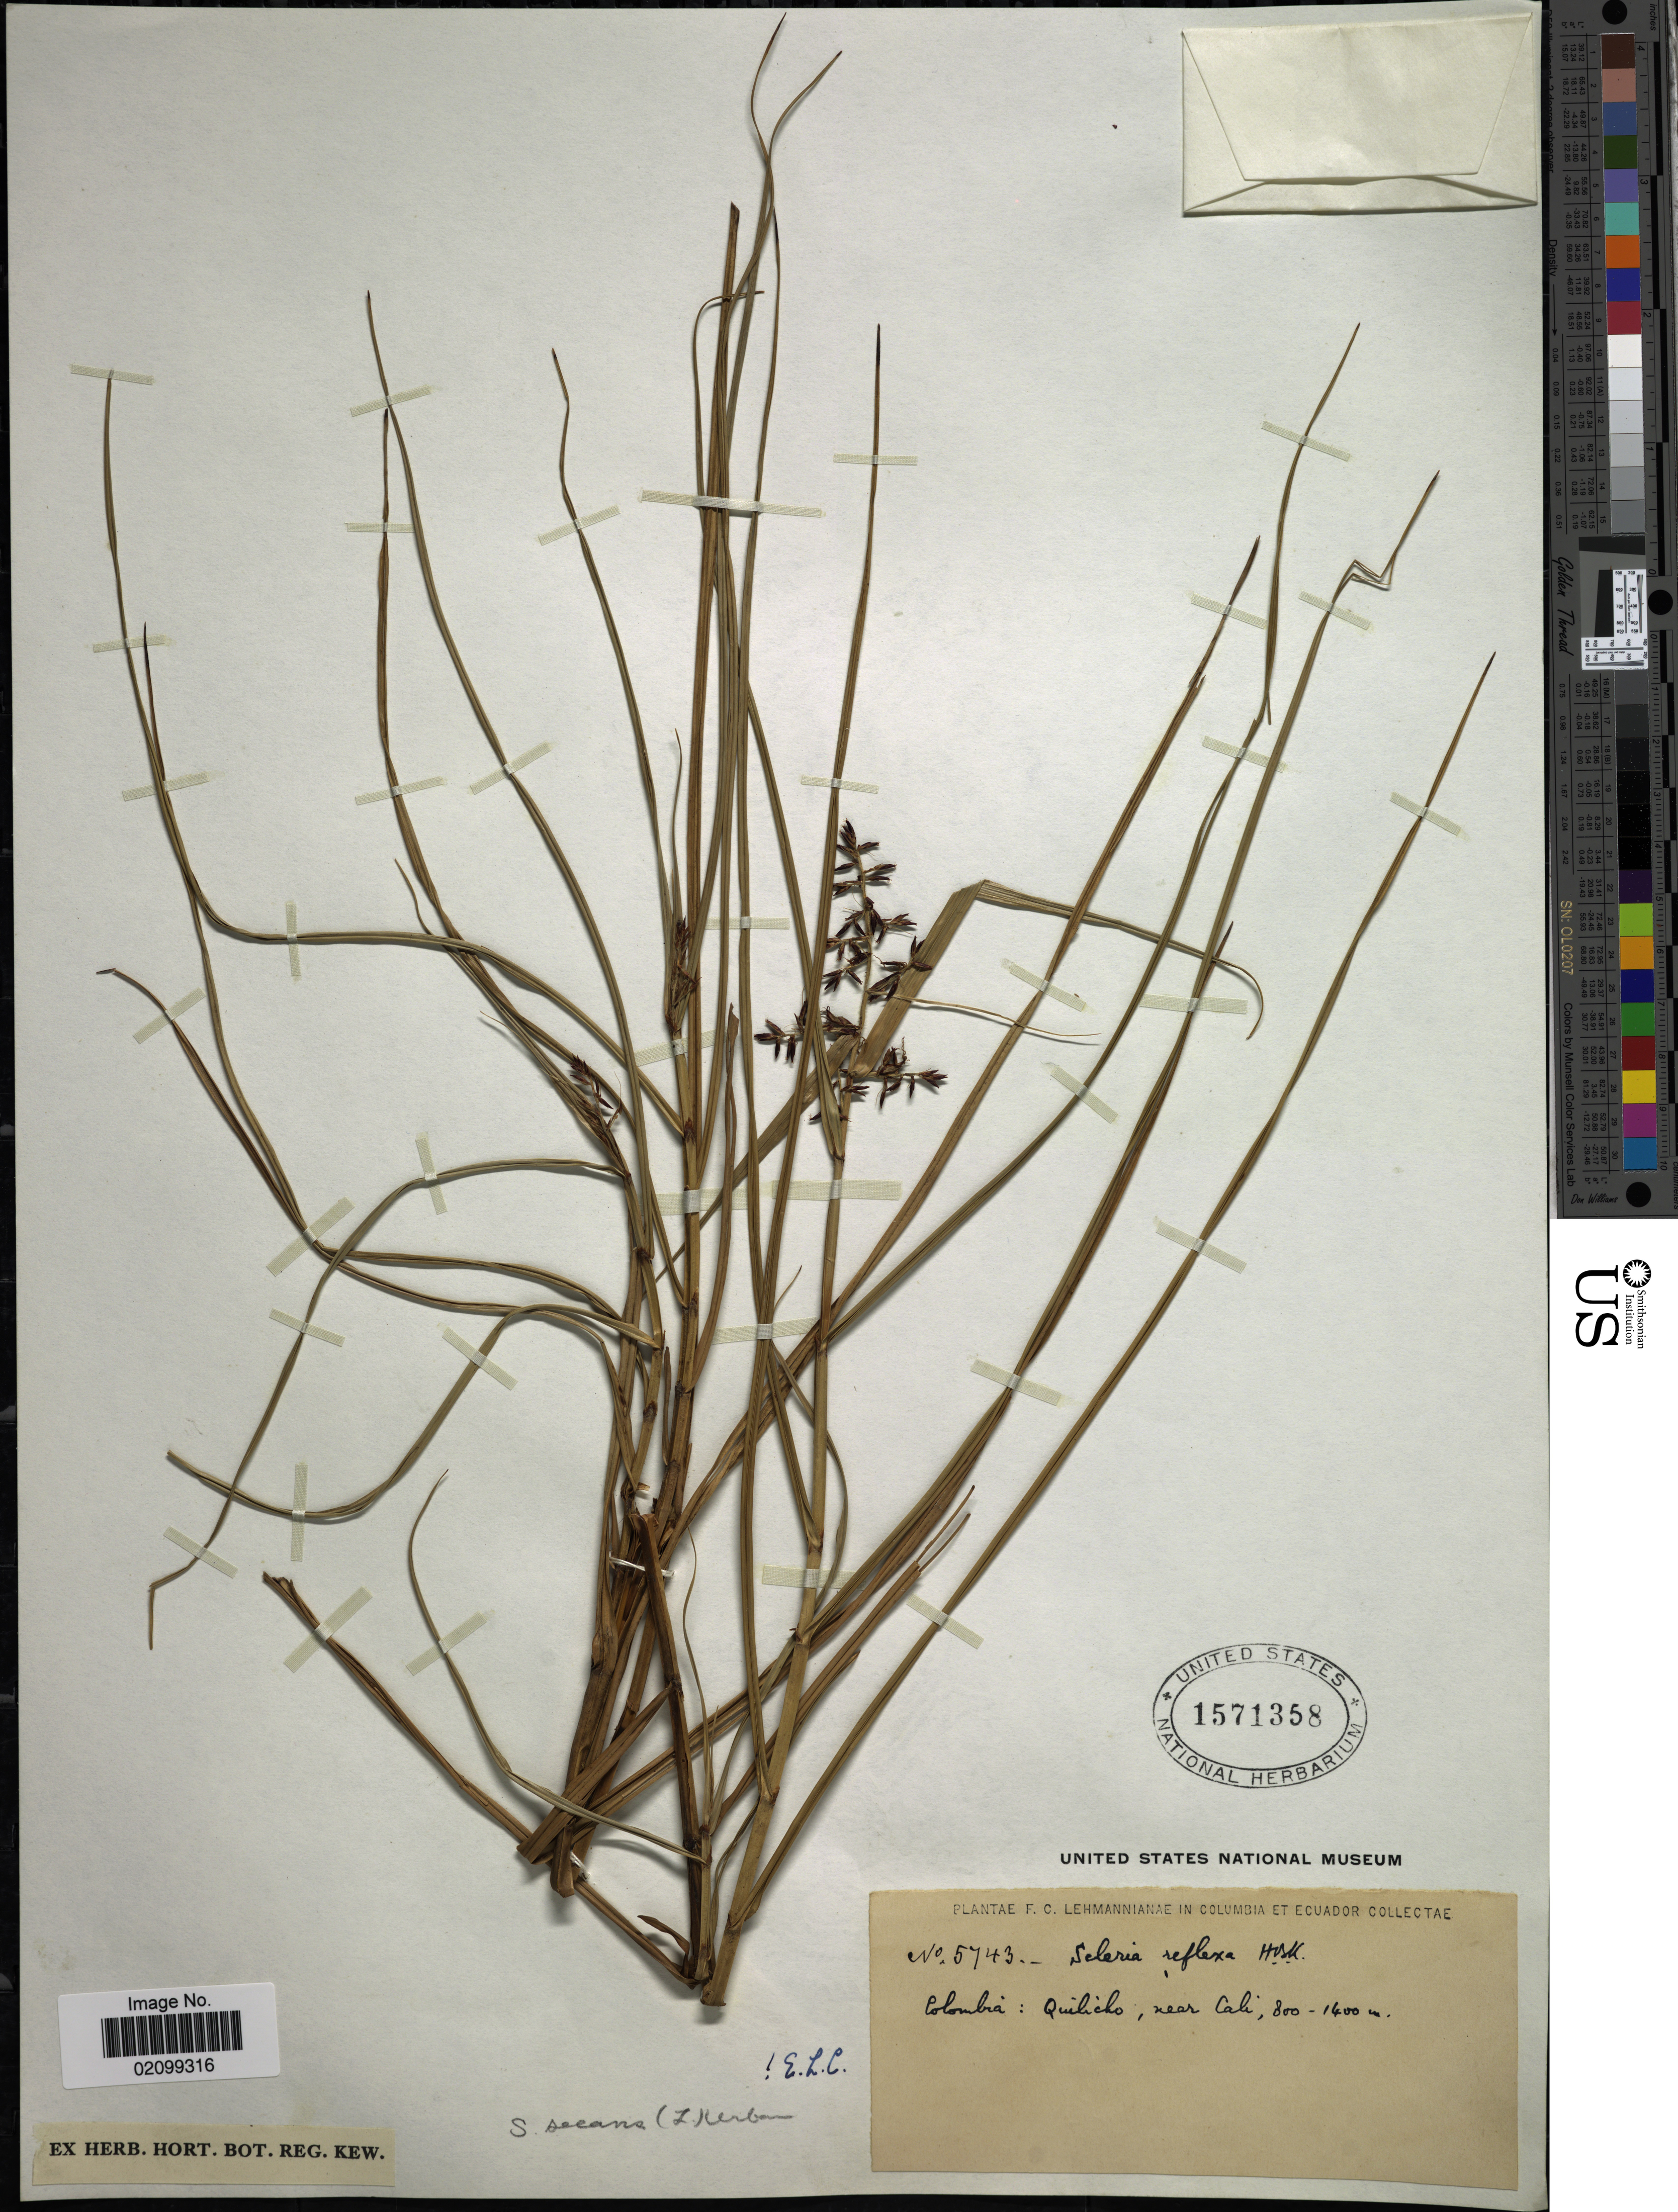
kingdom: Plantae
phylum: Tracheophyta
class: Liliopsida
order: Poales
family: Cyperaceae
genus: Scleria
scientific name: Scleria secans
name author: (L.) Urb.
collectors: F. C. Lehmann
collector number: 5743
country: Colombia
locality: Colombia: Quilicho, Near Cali.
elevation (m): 800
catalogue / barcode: US 1571358